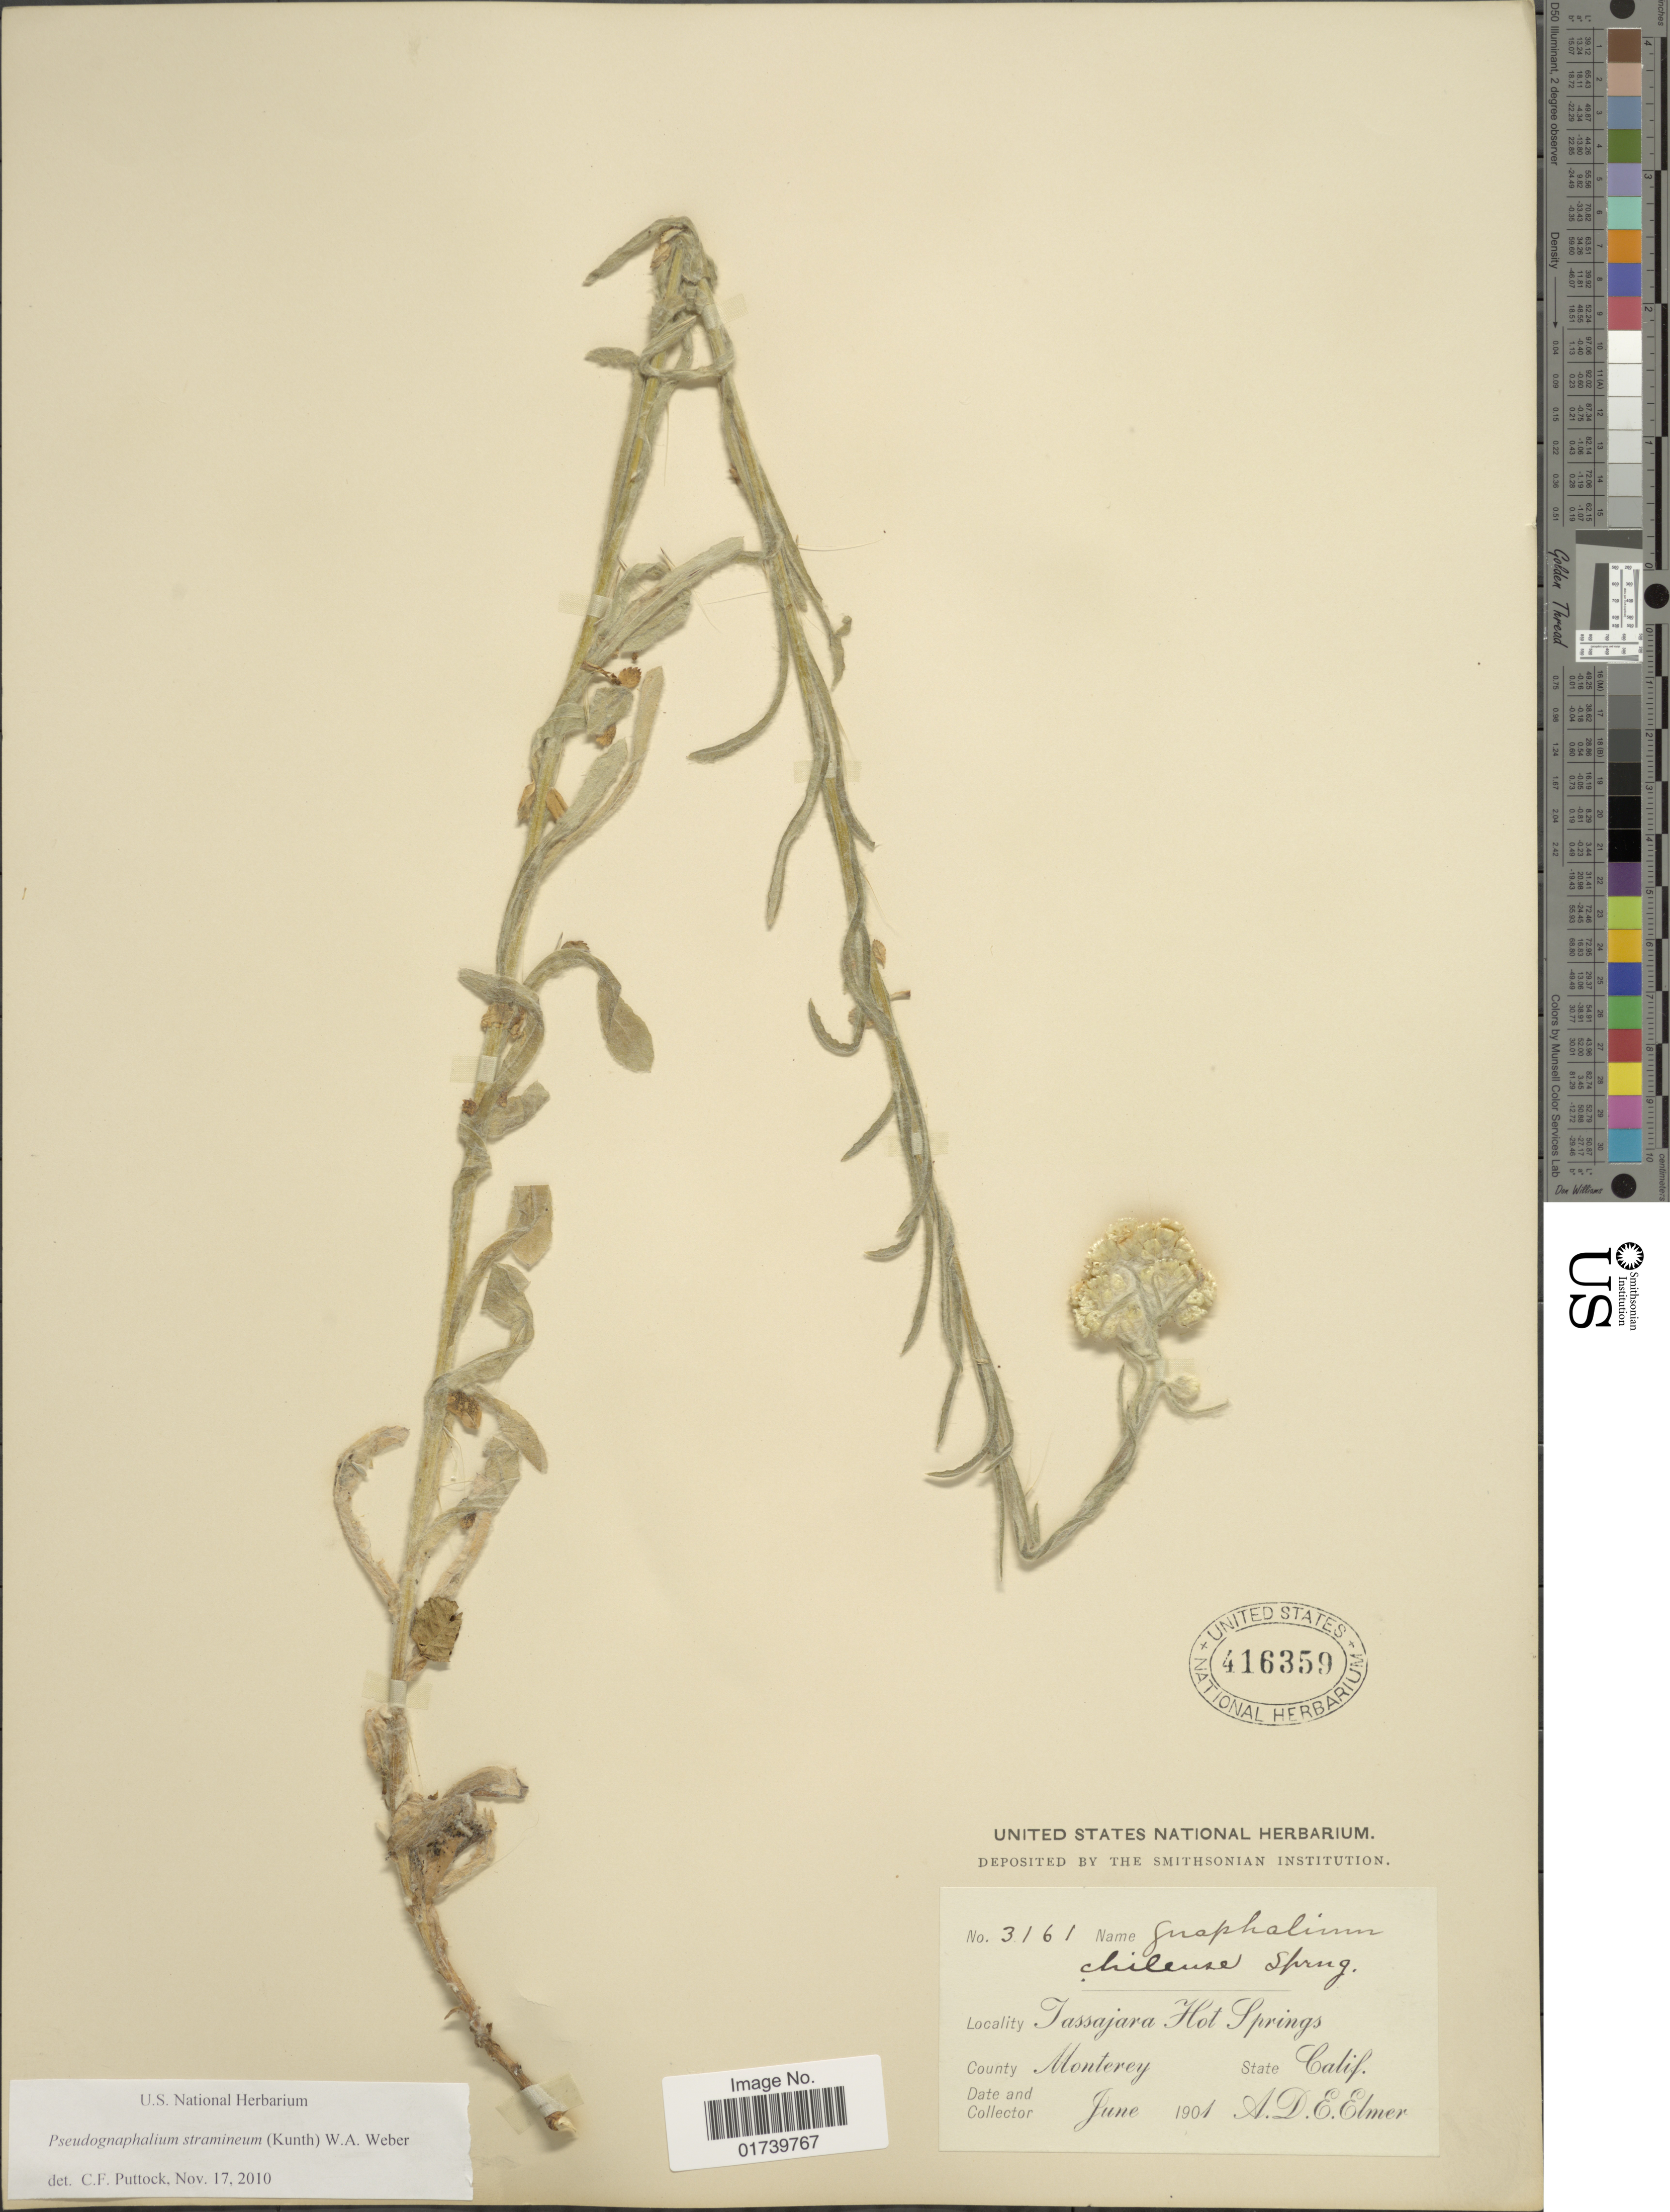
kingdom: Plantae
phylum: Tracheophyta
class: Magnoliopsida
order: Asterales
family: Asteraceae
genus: Pseudognaphalium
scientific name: Pseudognaphalium stramineum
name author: (Kunth) Anderb.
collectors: A. D. E. Elmer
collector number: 3161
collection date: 1901-06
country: United States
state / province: California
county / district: Monterey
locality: Tassajara Hot Springs. County Monterey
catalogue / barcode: US 416359